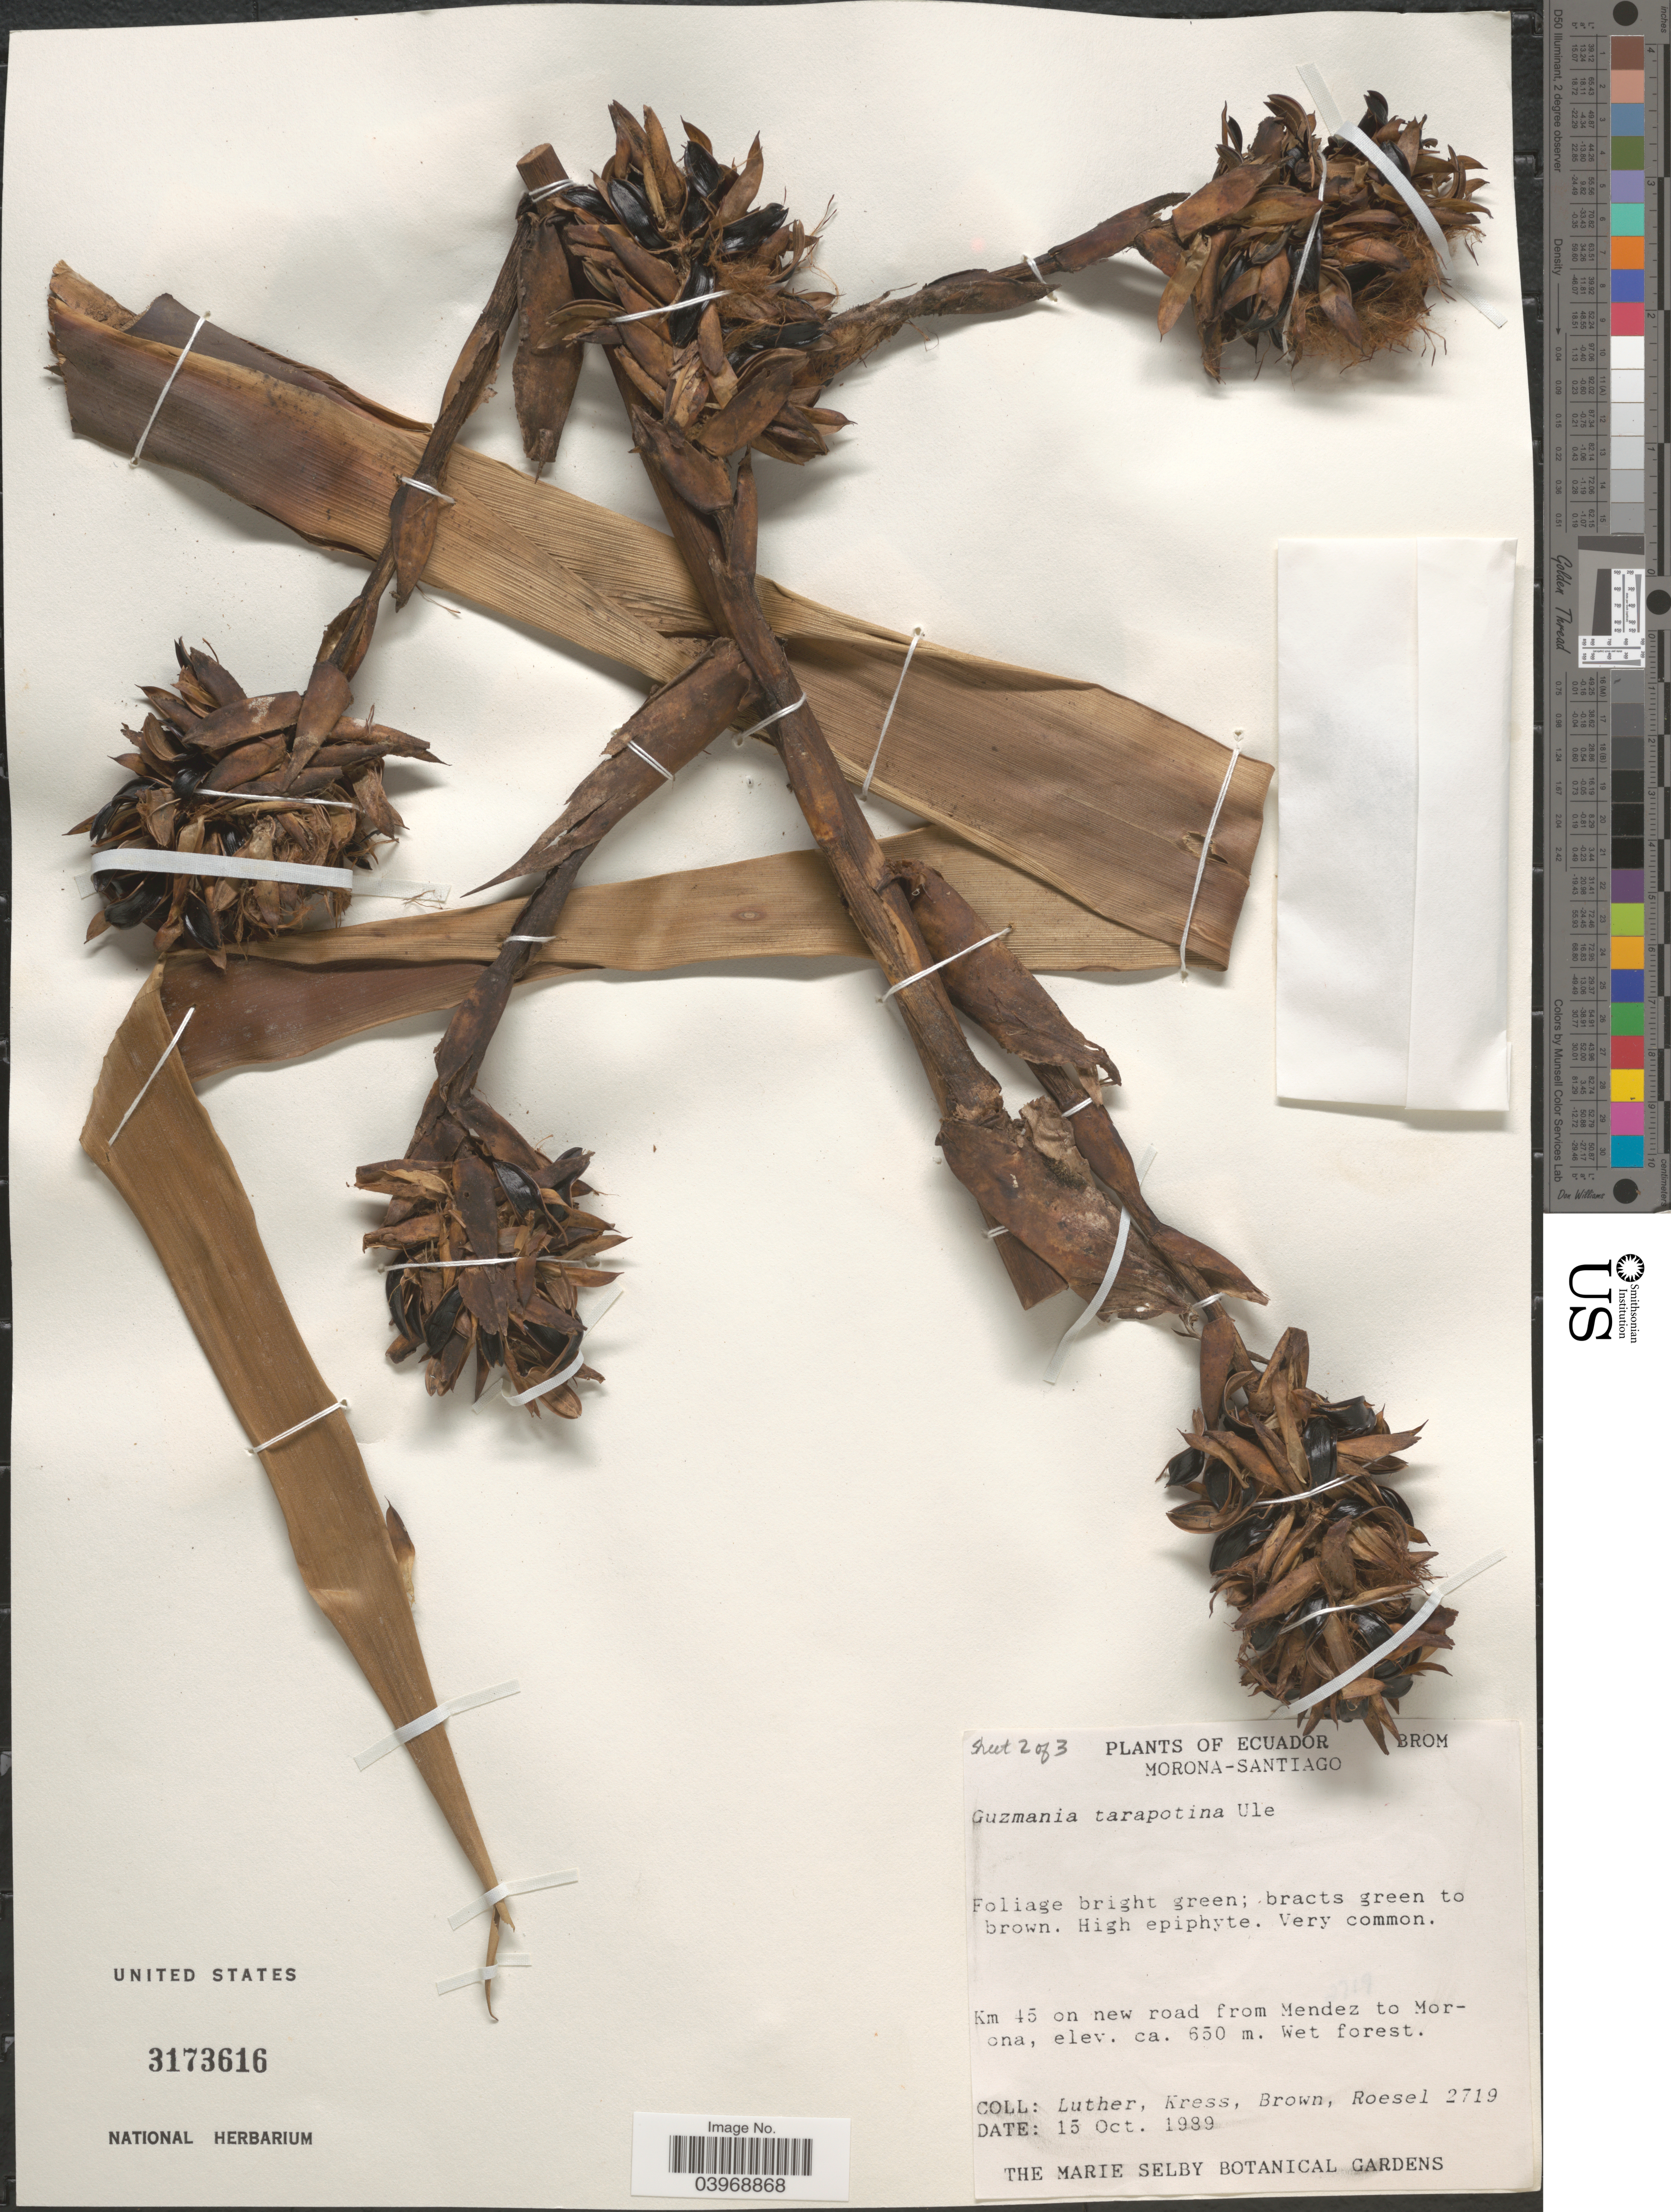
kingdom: Plantae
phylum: Tracheophyta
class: Liliopsida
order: Poales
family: Bromeliaceae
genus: Guzmania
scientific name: Guzmania tarapotina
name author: Ule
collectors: -- Luther, -- Kress, -- Brown & Roesel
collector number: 2719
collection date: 1989-10-15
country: Ecuador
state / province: Morona-Santiago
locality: Km 45 on new road from Mendez to Morona.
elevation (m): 650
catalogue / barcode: US 3173616